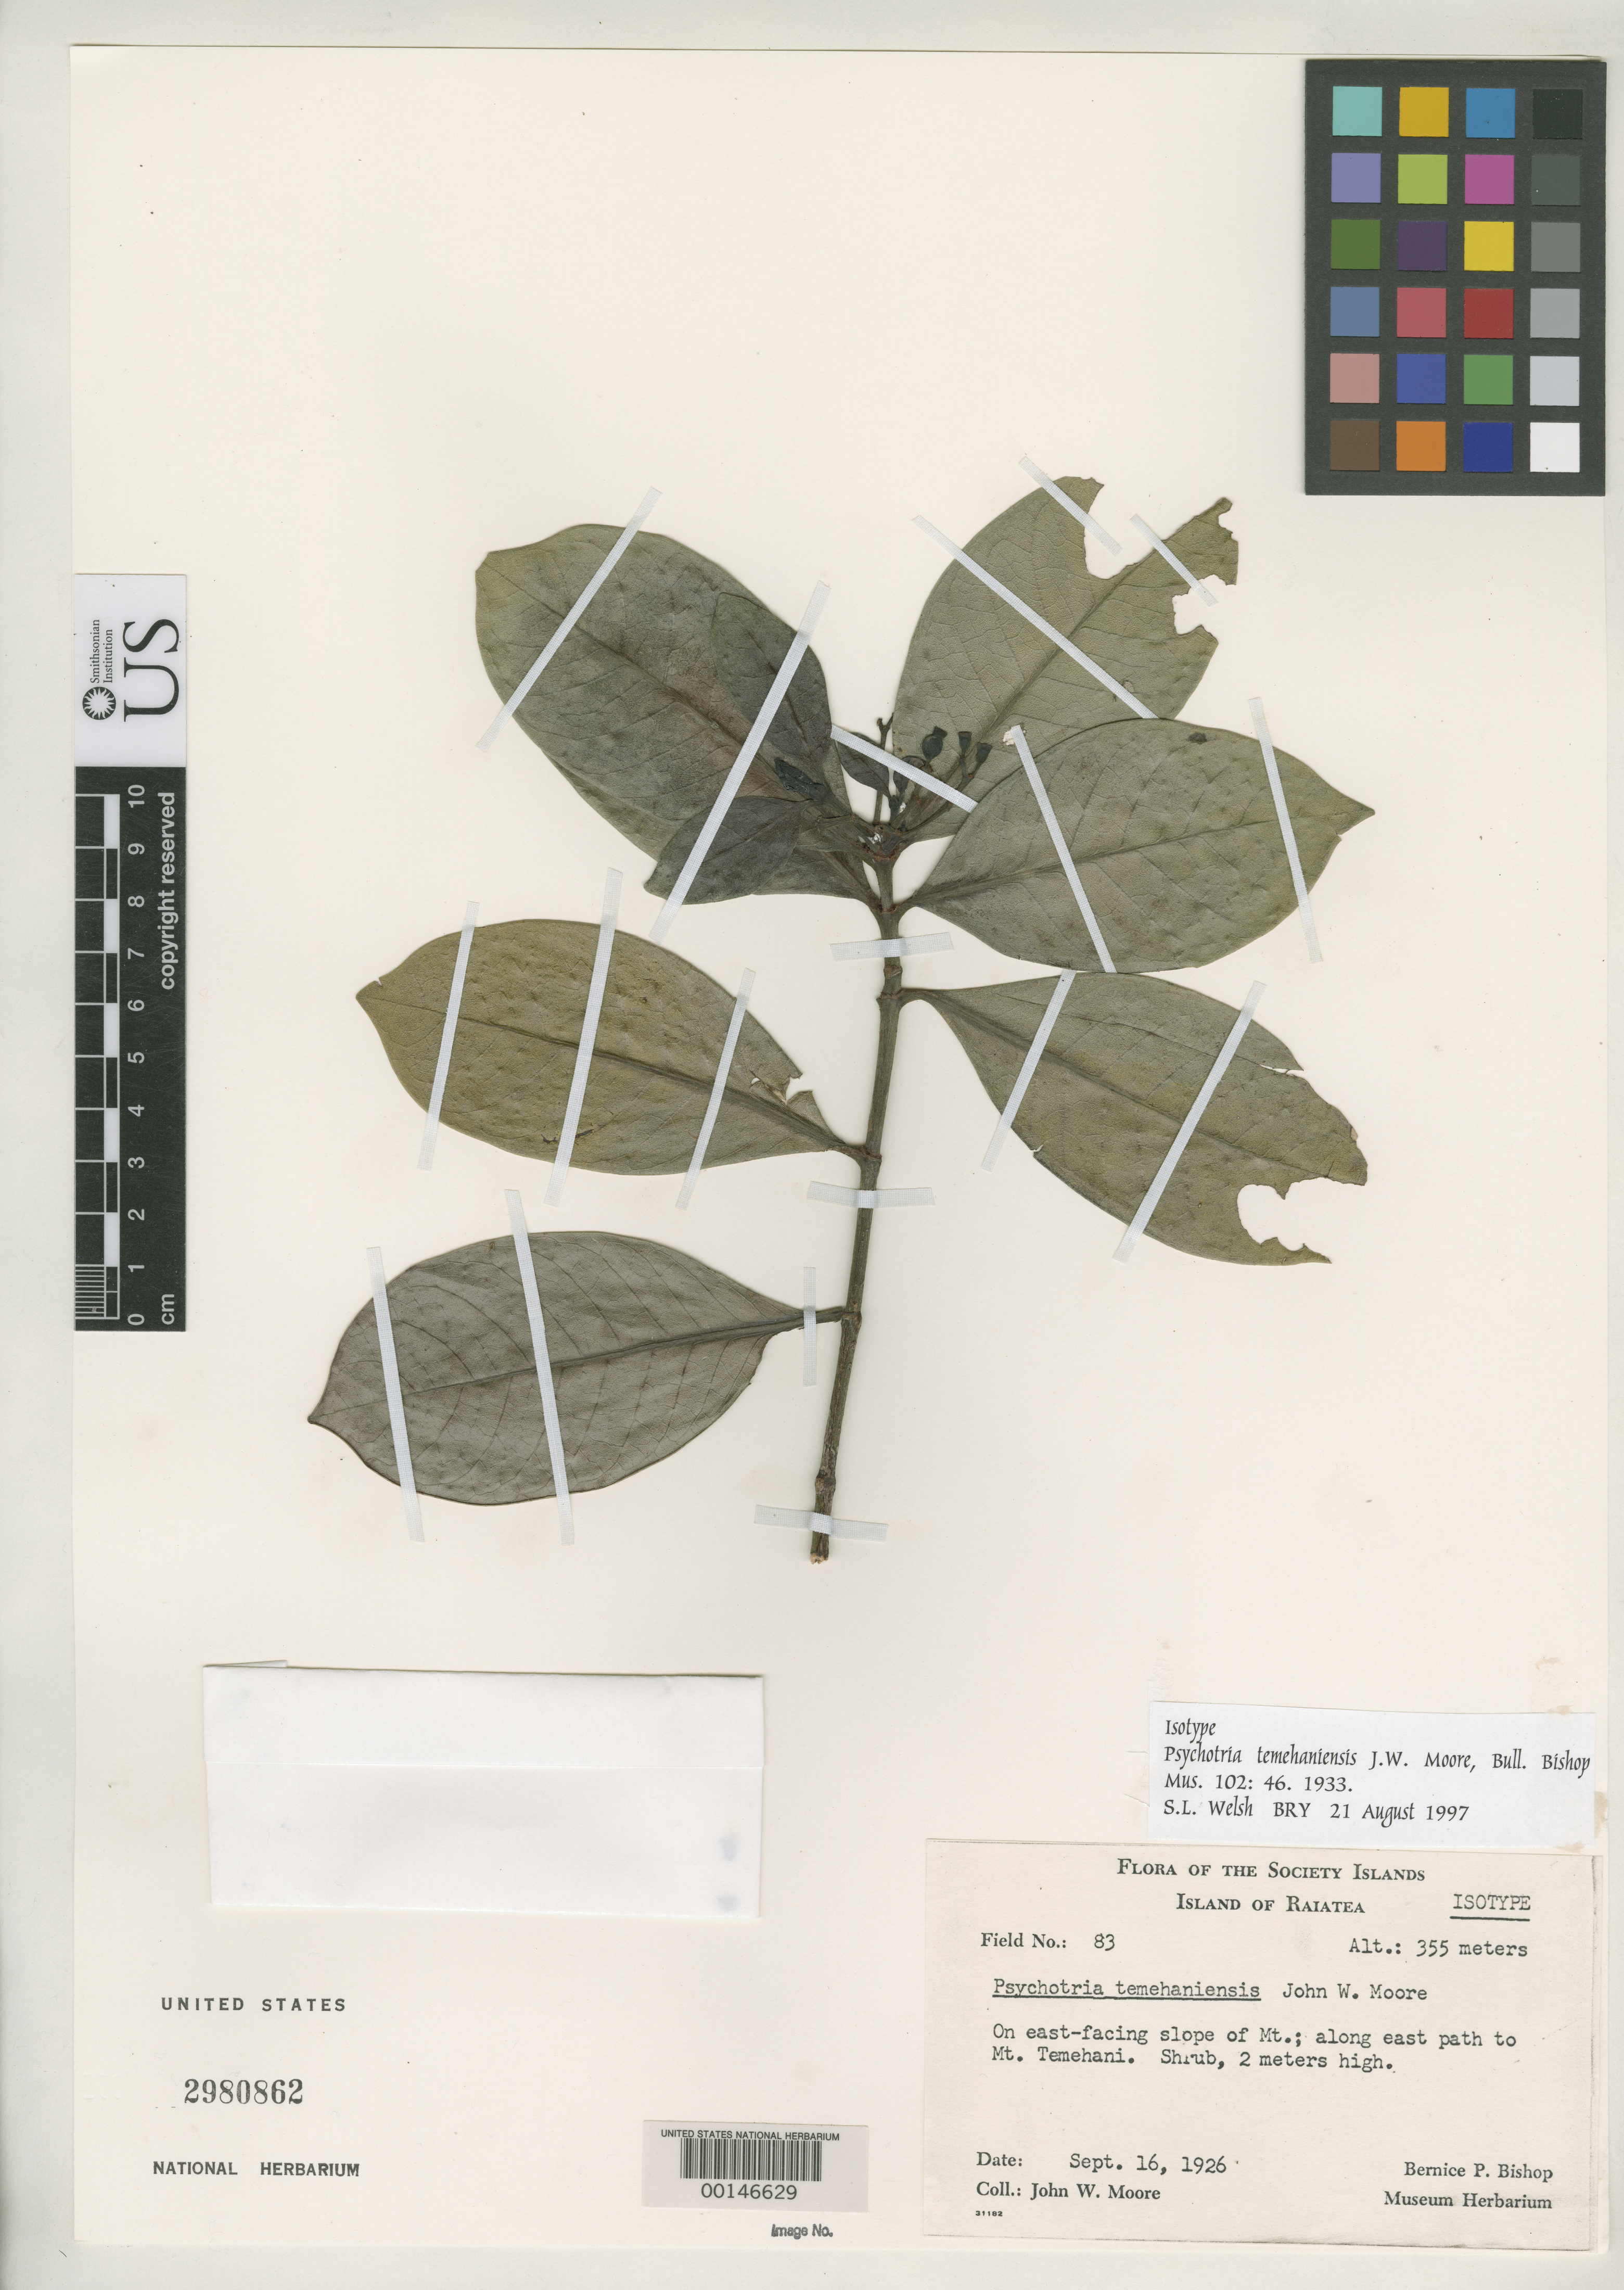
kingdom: Plantae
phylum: Tracheophyta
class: Magnoliopsida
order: Gentianales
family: Rubiaceae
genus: Psychotria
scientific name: Psychotria temehaniensis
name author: J.W. Moore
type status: Isotype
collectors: J. W. Moore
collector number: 83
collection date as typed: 16 Sep 1926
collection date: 1926-09-16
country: French Polynesia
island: Raiatea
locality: East facing slope of Mt., along east path to Mt. Temehani. [Society Is.]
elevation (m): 355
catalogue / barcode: US 2980862